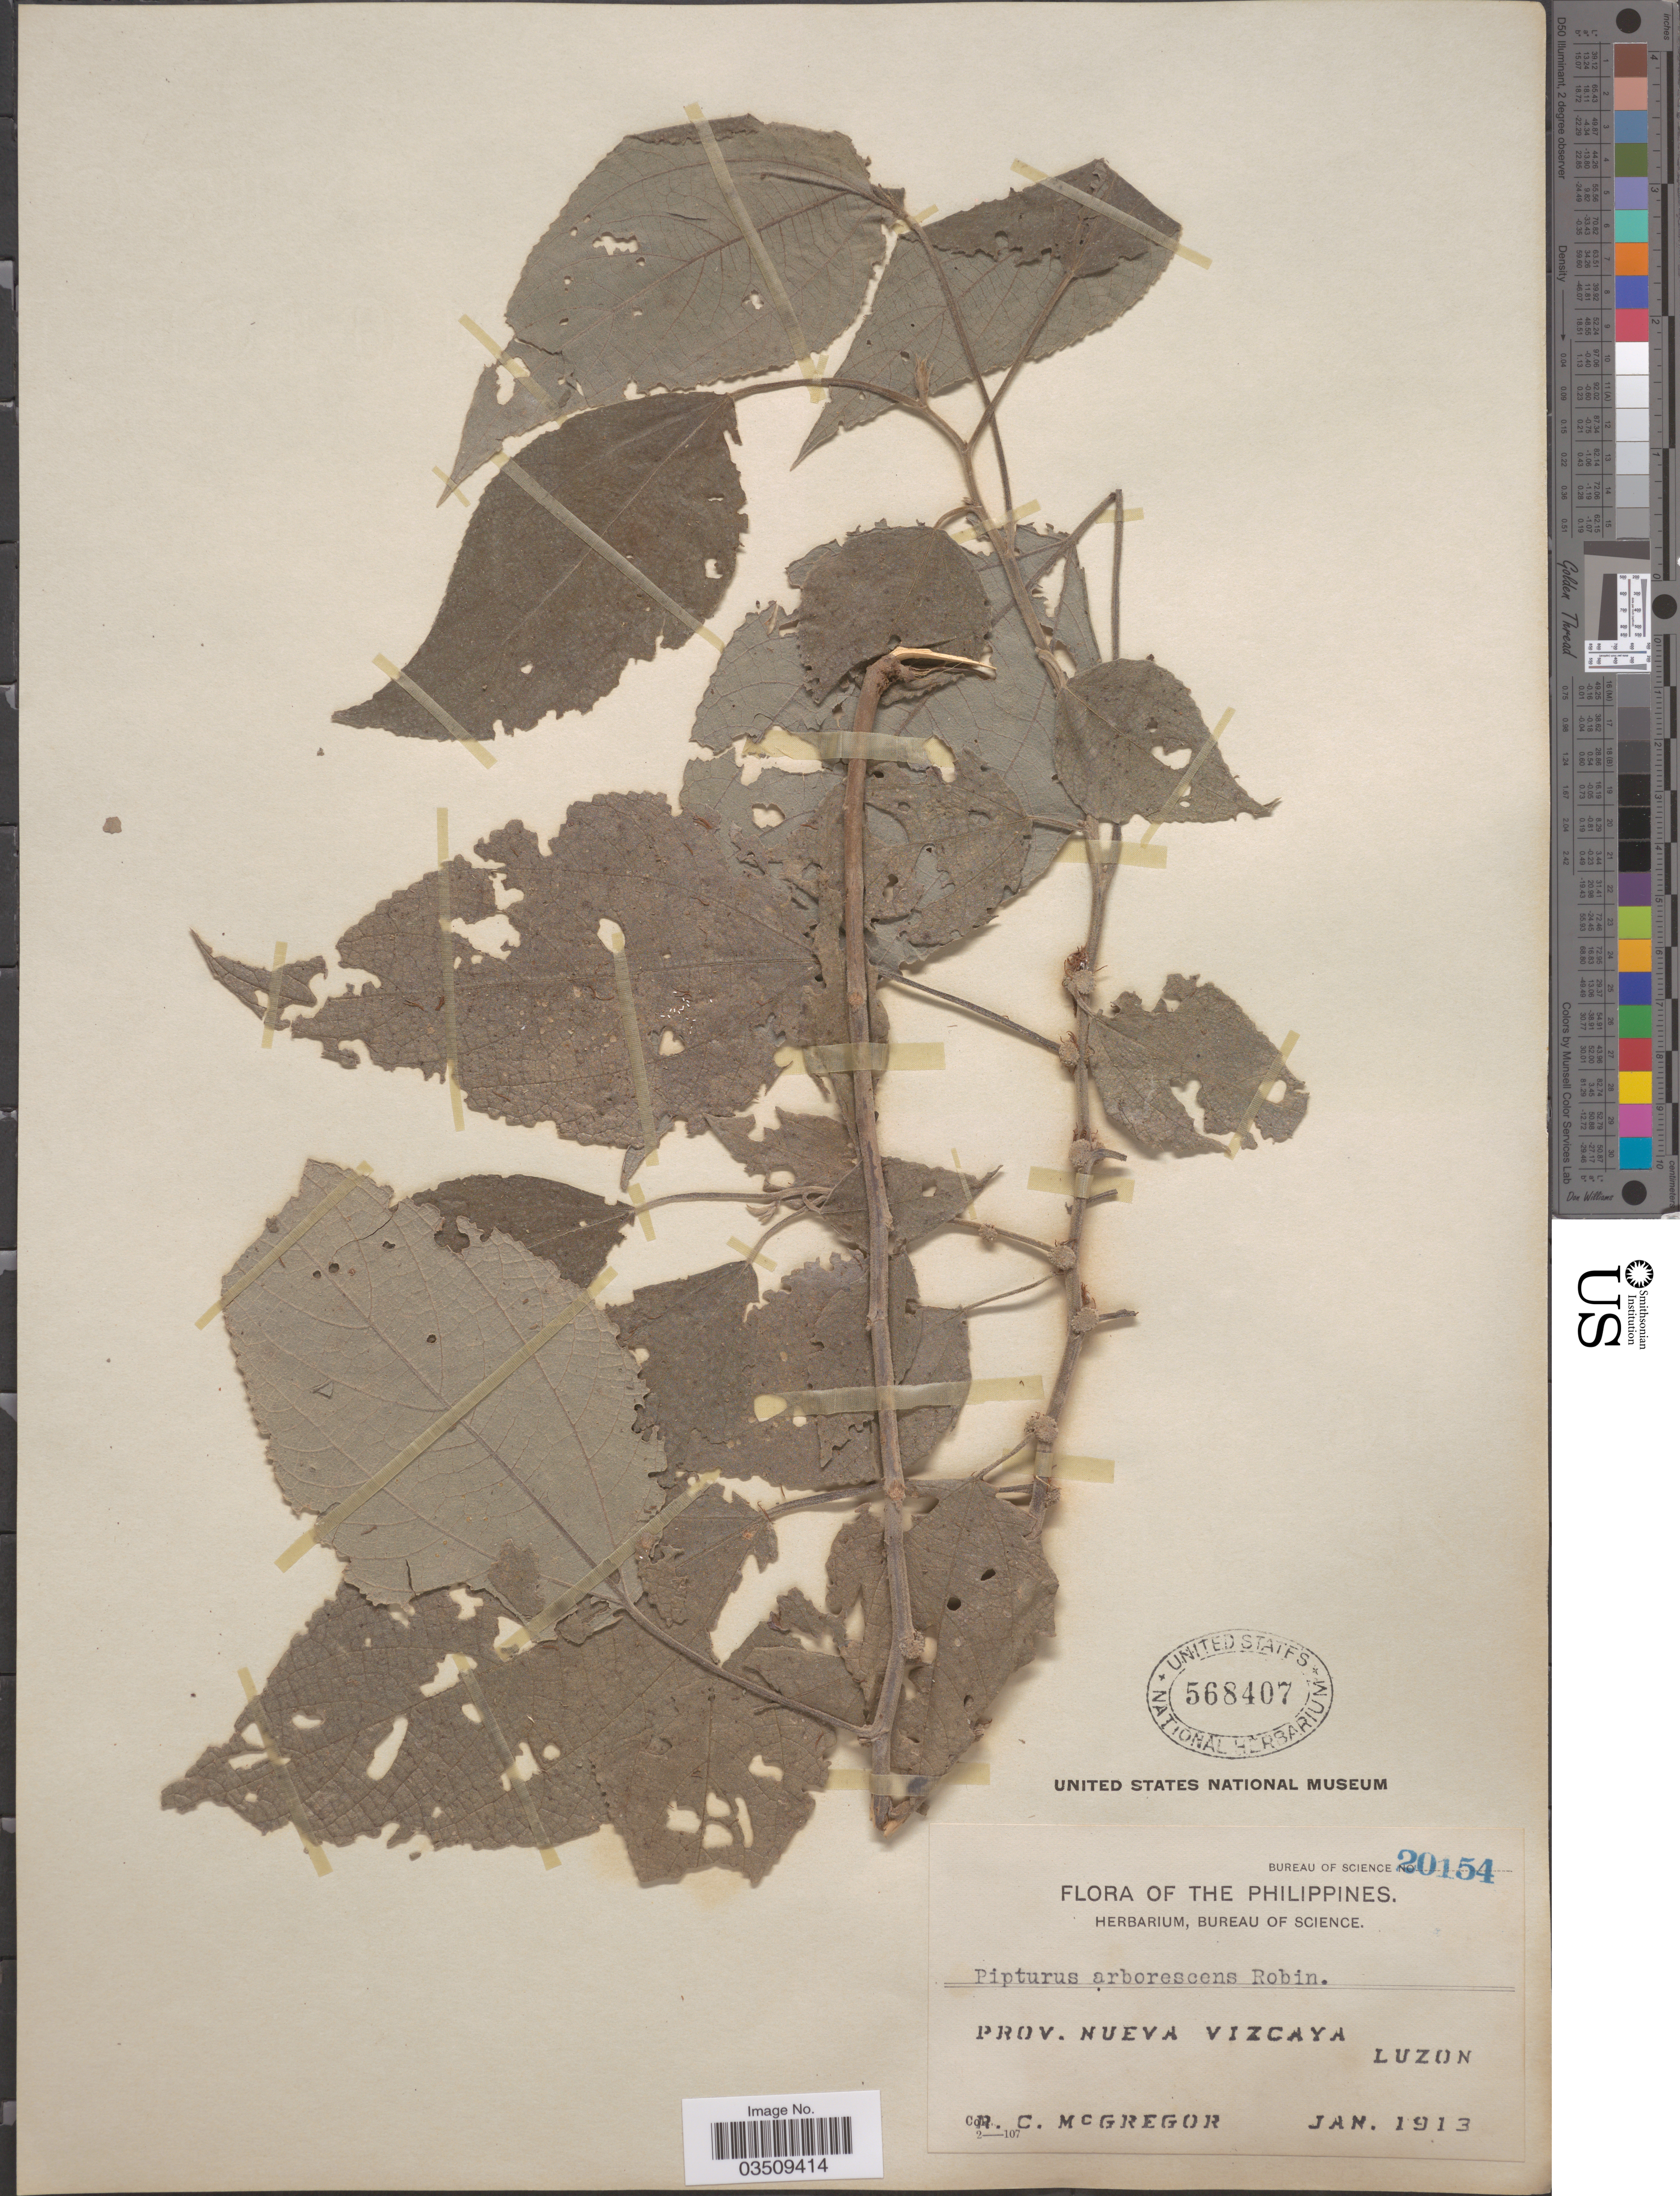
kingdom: Plantae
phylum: Tracheophyta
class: Magnoliopsida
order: Rosales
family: Urticaceae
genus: Pipturus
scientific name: Pipturus arborescens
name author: (Link) C.B. Rob.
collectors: R. C. McGregor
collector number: Bureau of Science 20154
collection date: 1913-01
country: Philippines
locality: Prov. Nueva Vizcaya. Luzon.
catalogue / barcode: US 568407